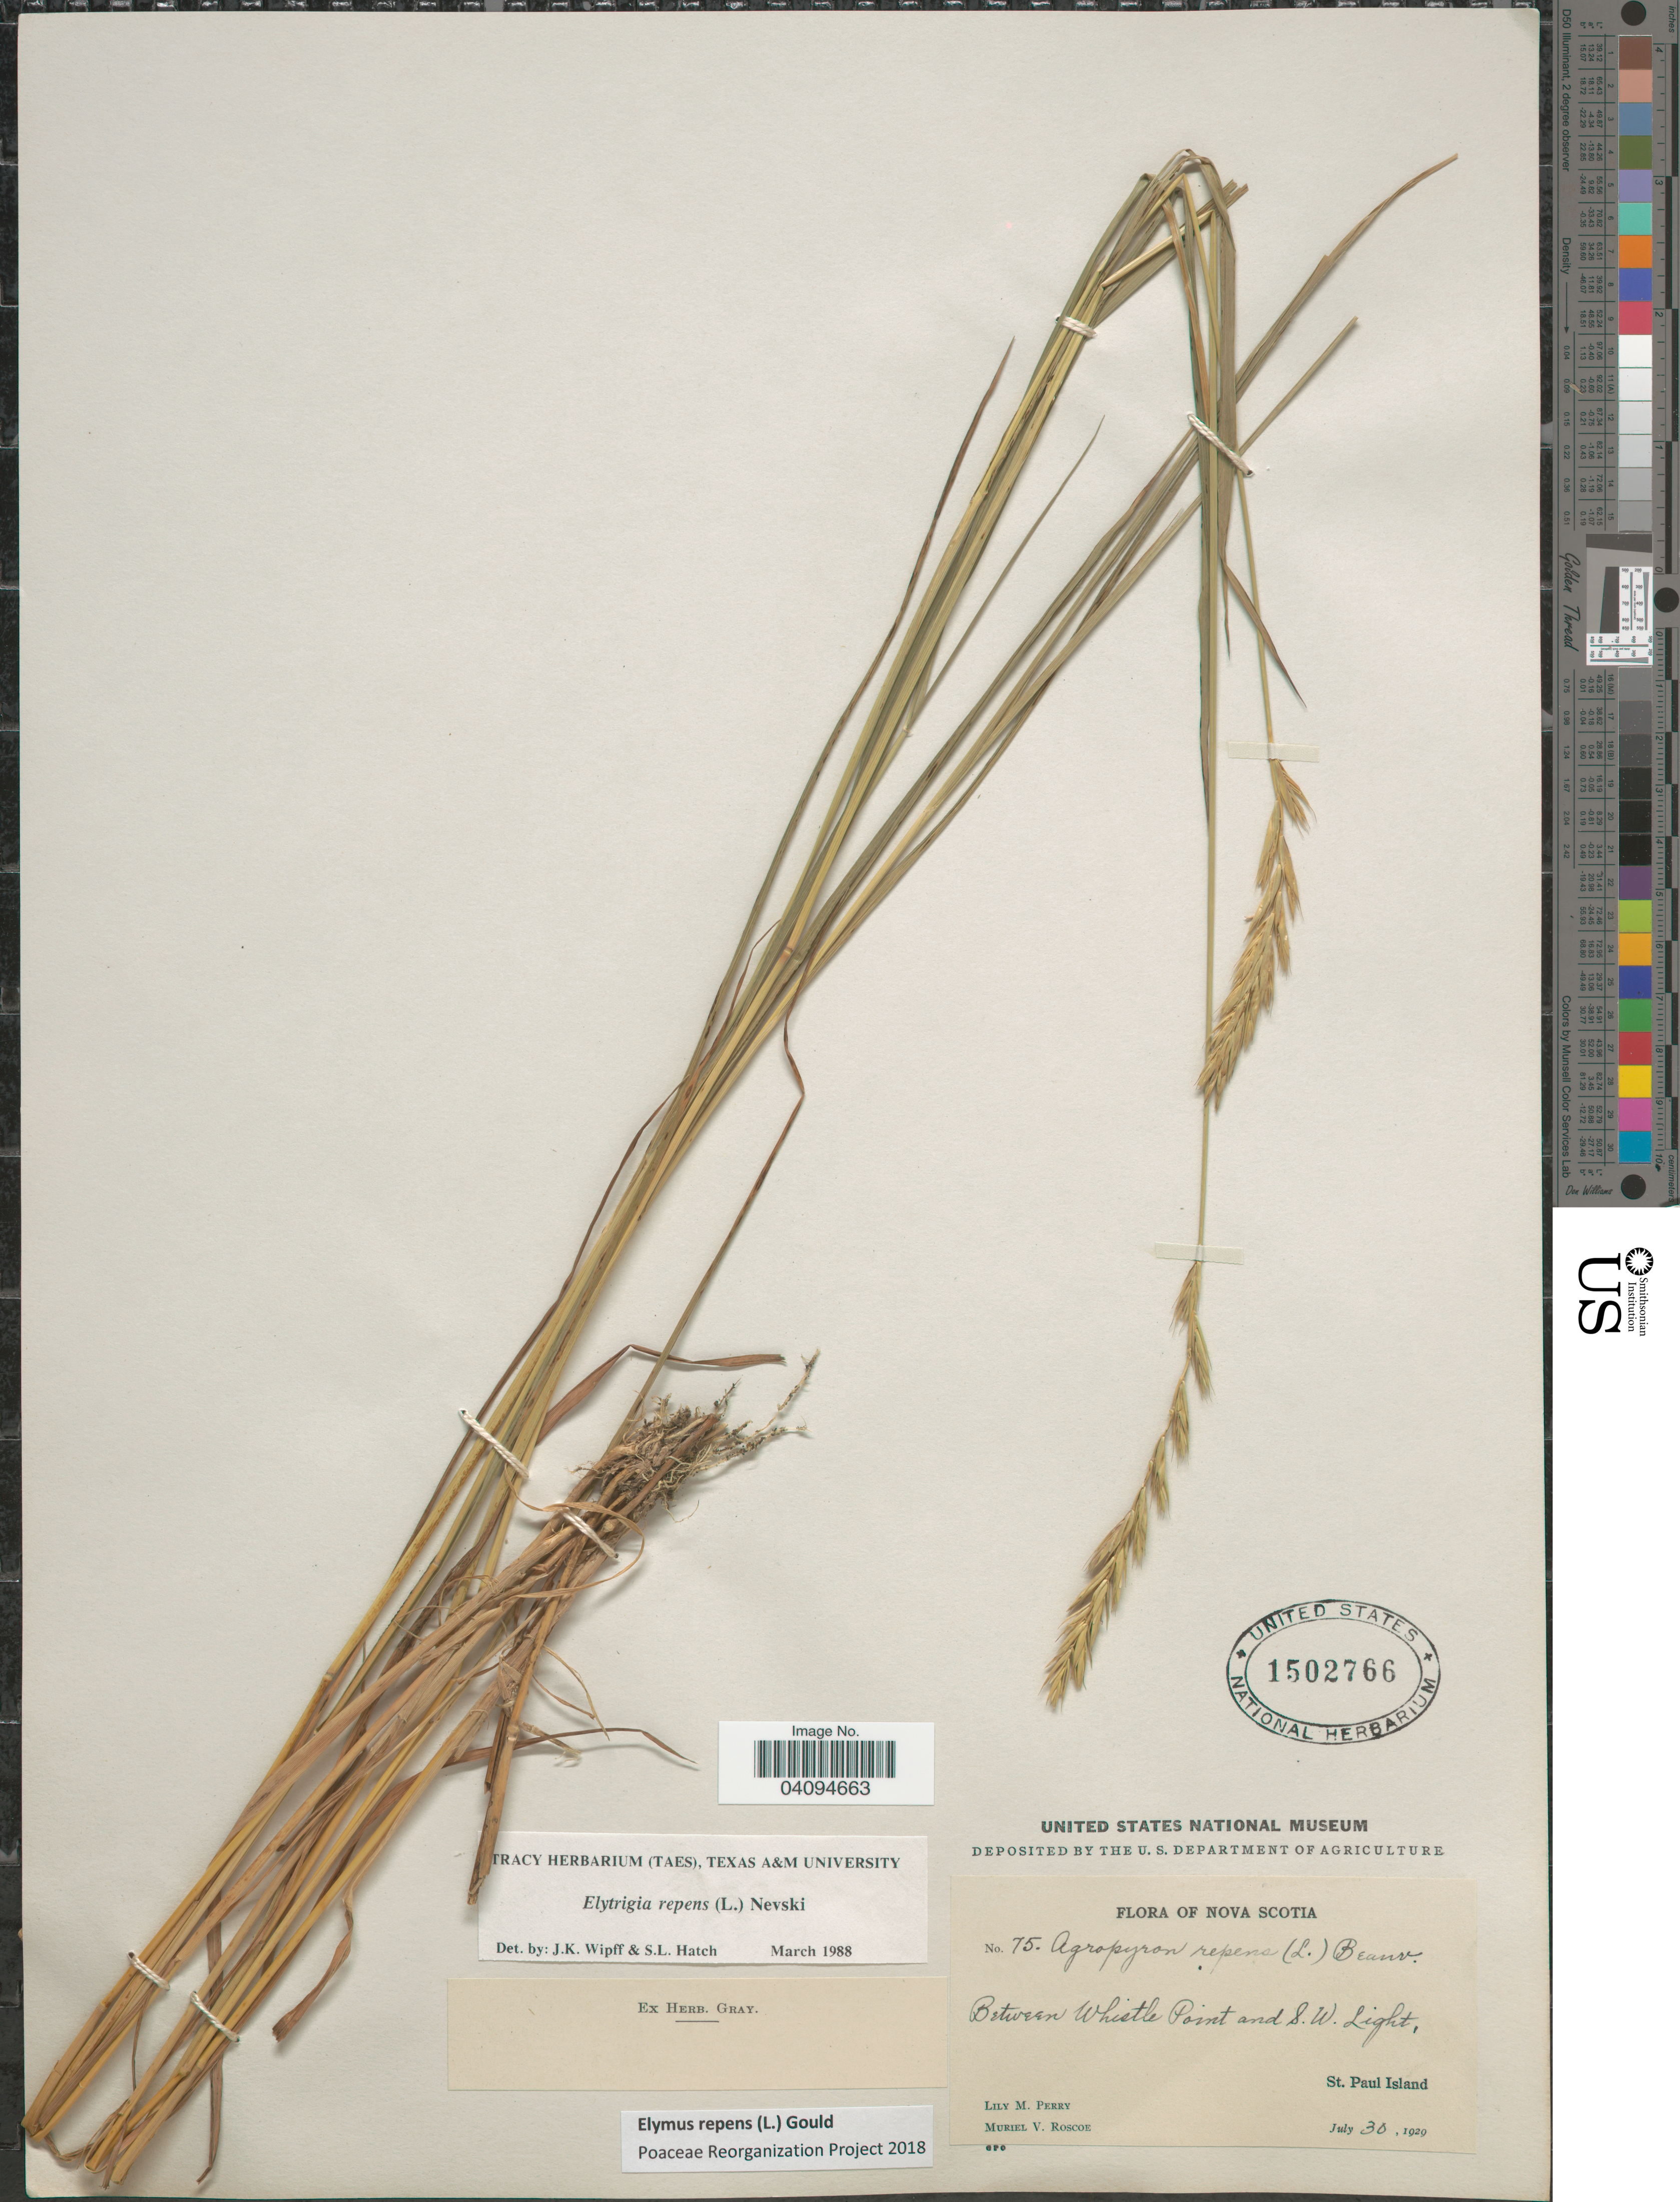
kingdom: Plantae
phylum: Tracheophyta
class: Liliopsida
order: Poales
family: Poaceae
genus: Elymus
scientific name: Elymus repens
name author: (L.) Gould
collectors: L. M. Perry & M. Roscoe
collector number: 75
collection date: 1929-07-30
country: Canada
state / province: Nova Scotia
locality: Between Whistle Point and S.W. Light, St. Paul Island.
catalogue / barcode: US 1502766